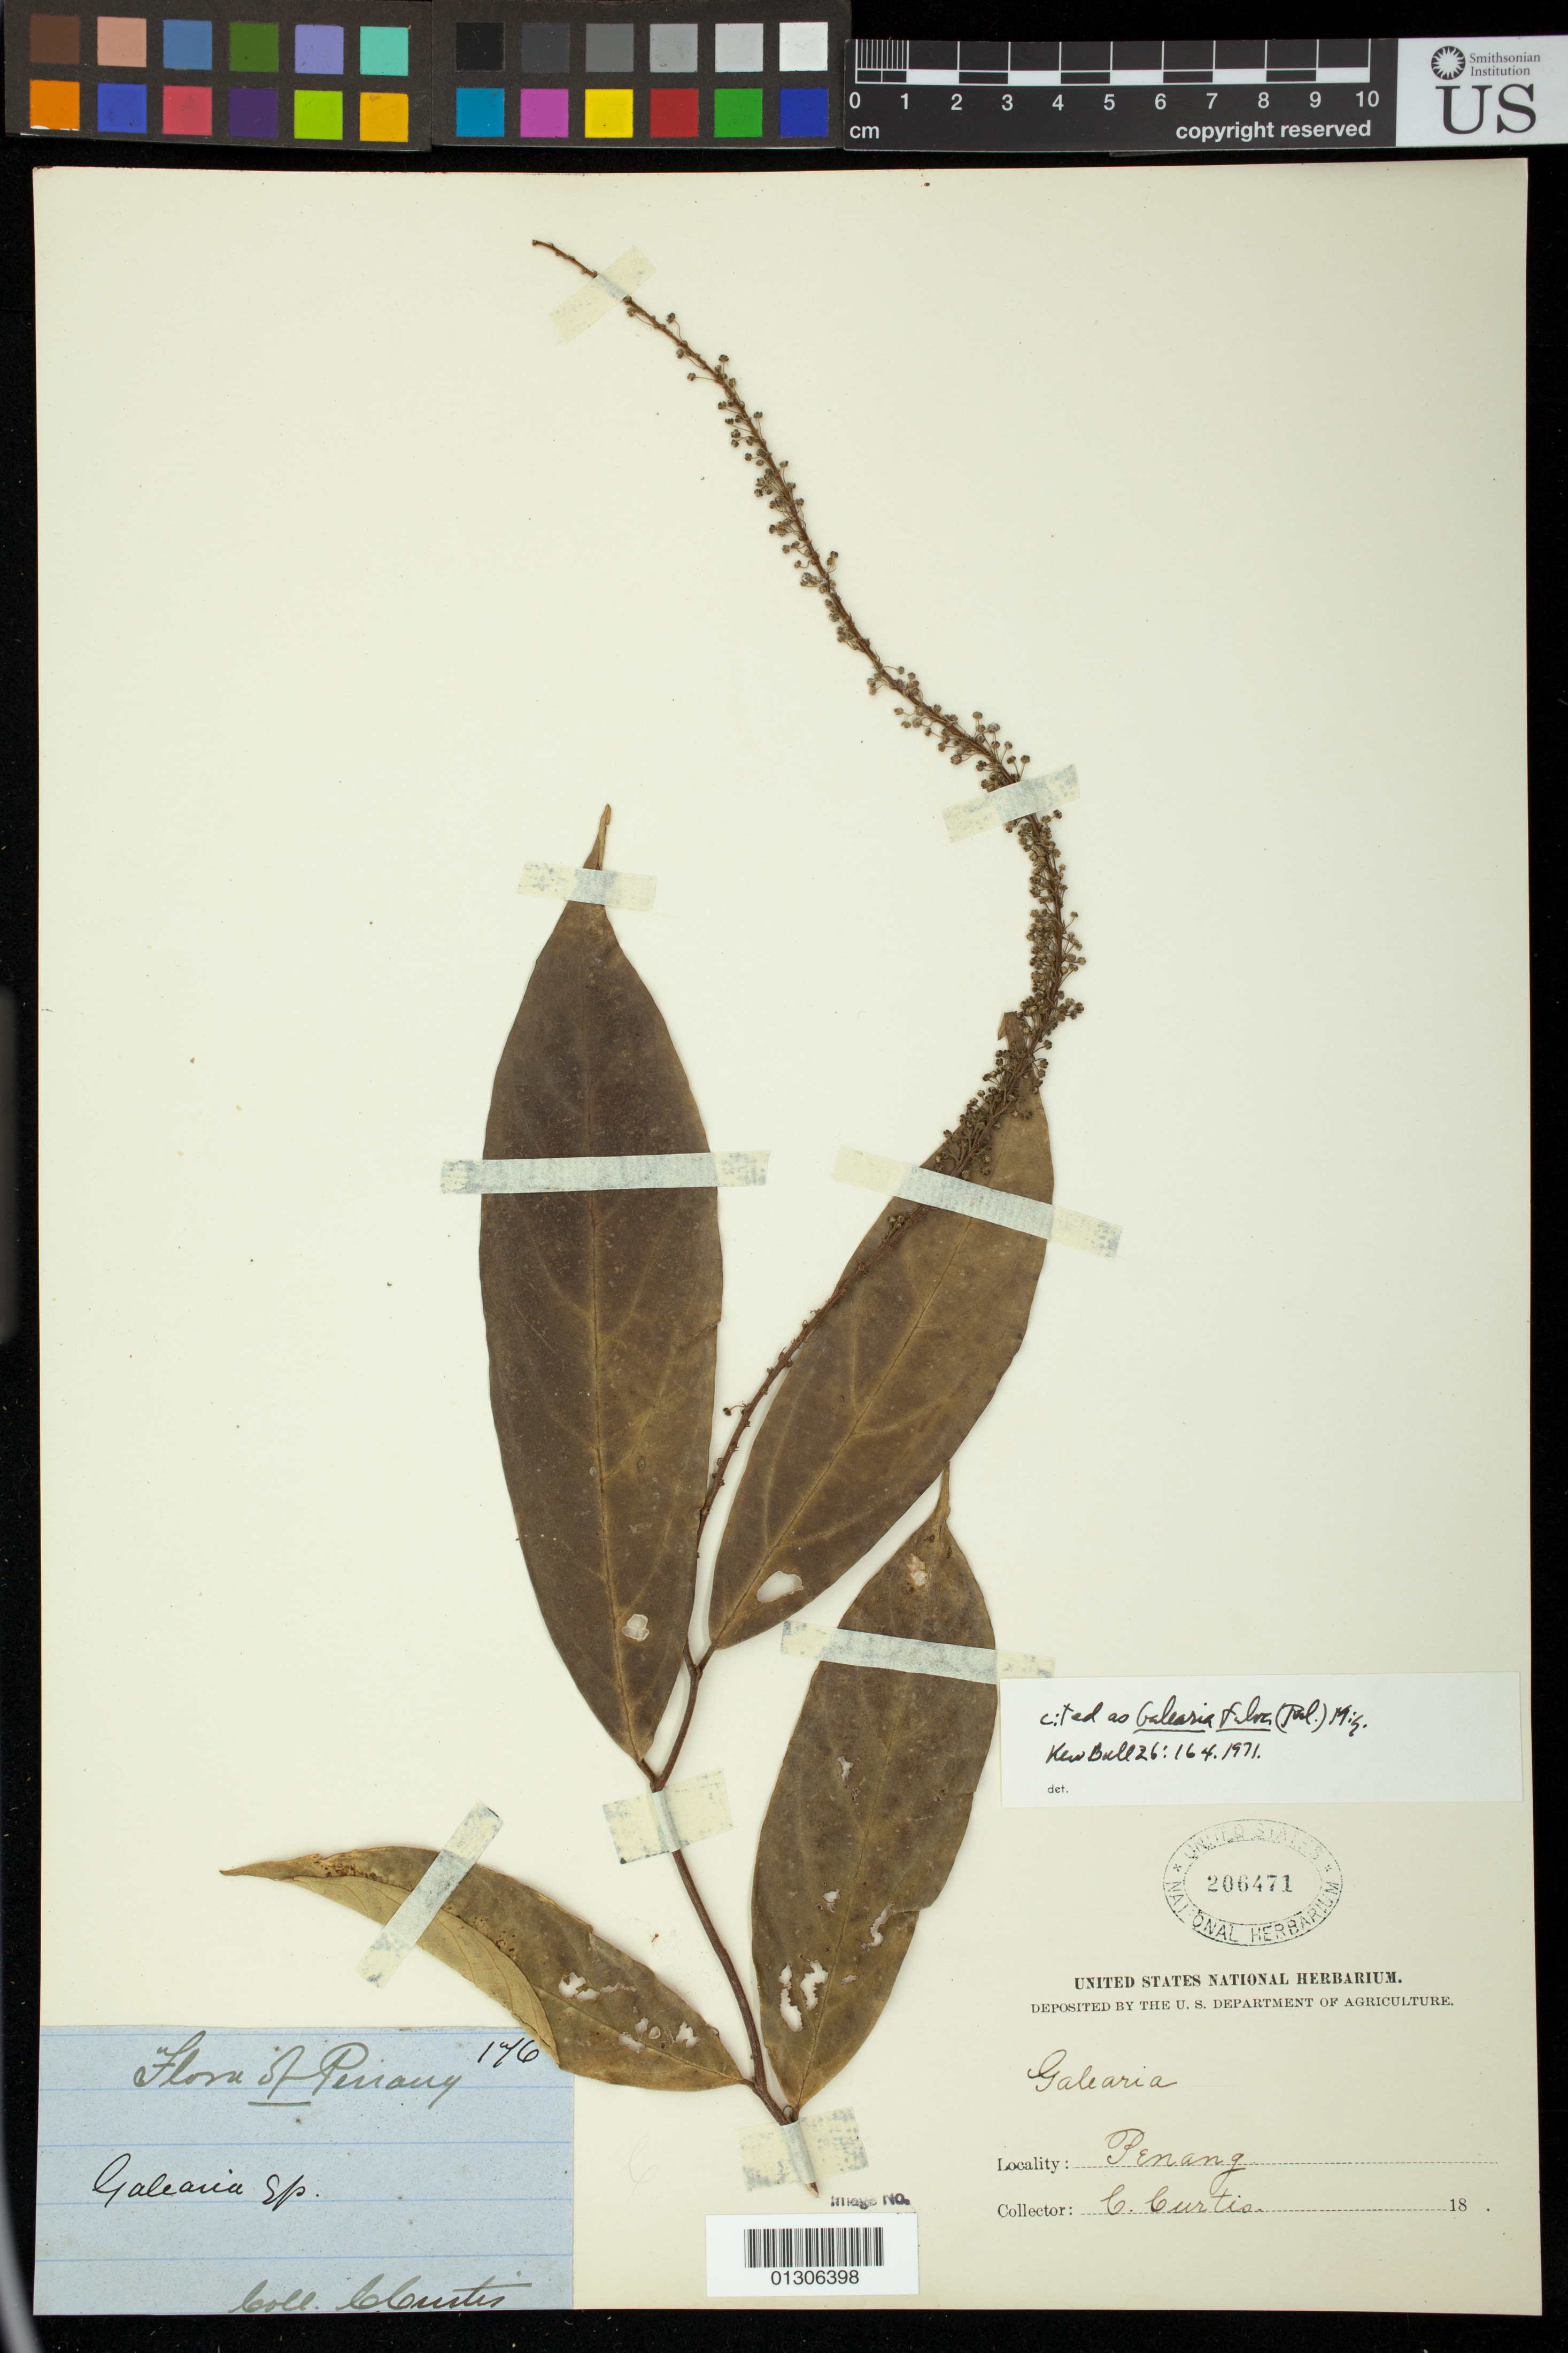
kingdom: Plantae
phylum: Tracheophyta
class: Magnoliopsida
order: Malpighiales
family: Pandaceae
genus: Galearia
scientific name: Galearia fulva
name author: (Tul.) Miq.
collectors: C. Curtis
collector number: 176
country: Malaysia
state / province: Pinang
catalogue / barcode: US 206471